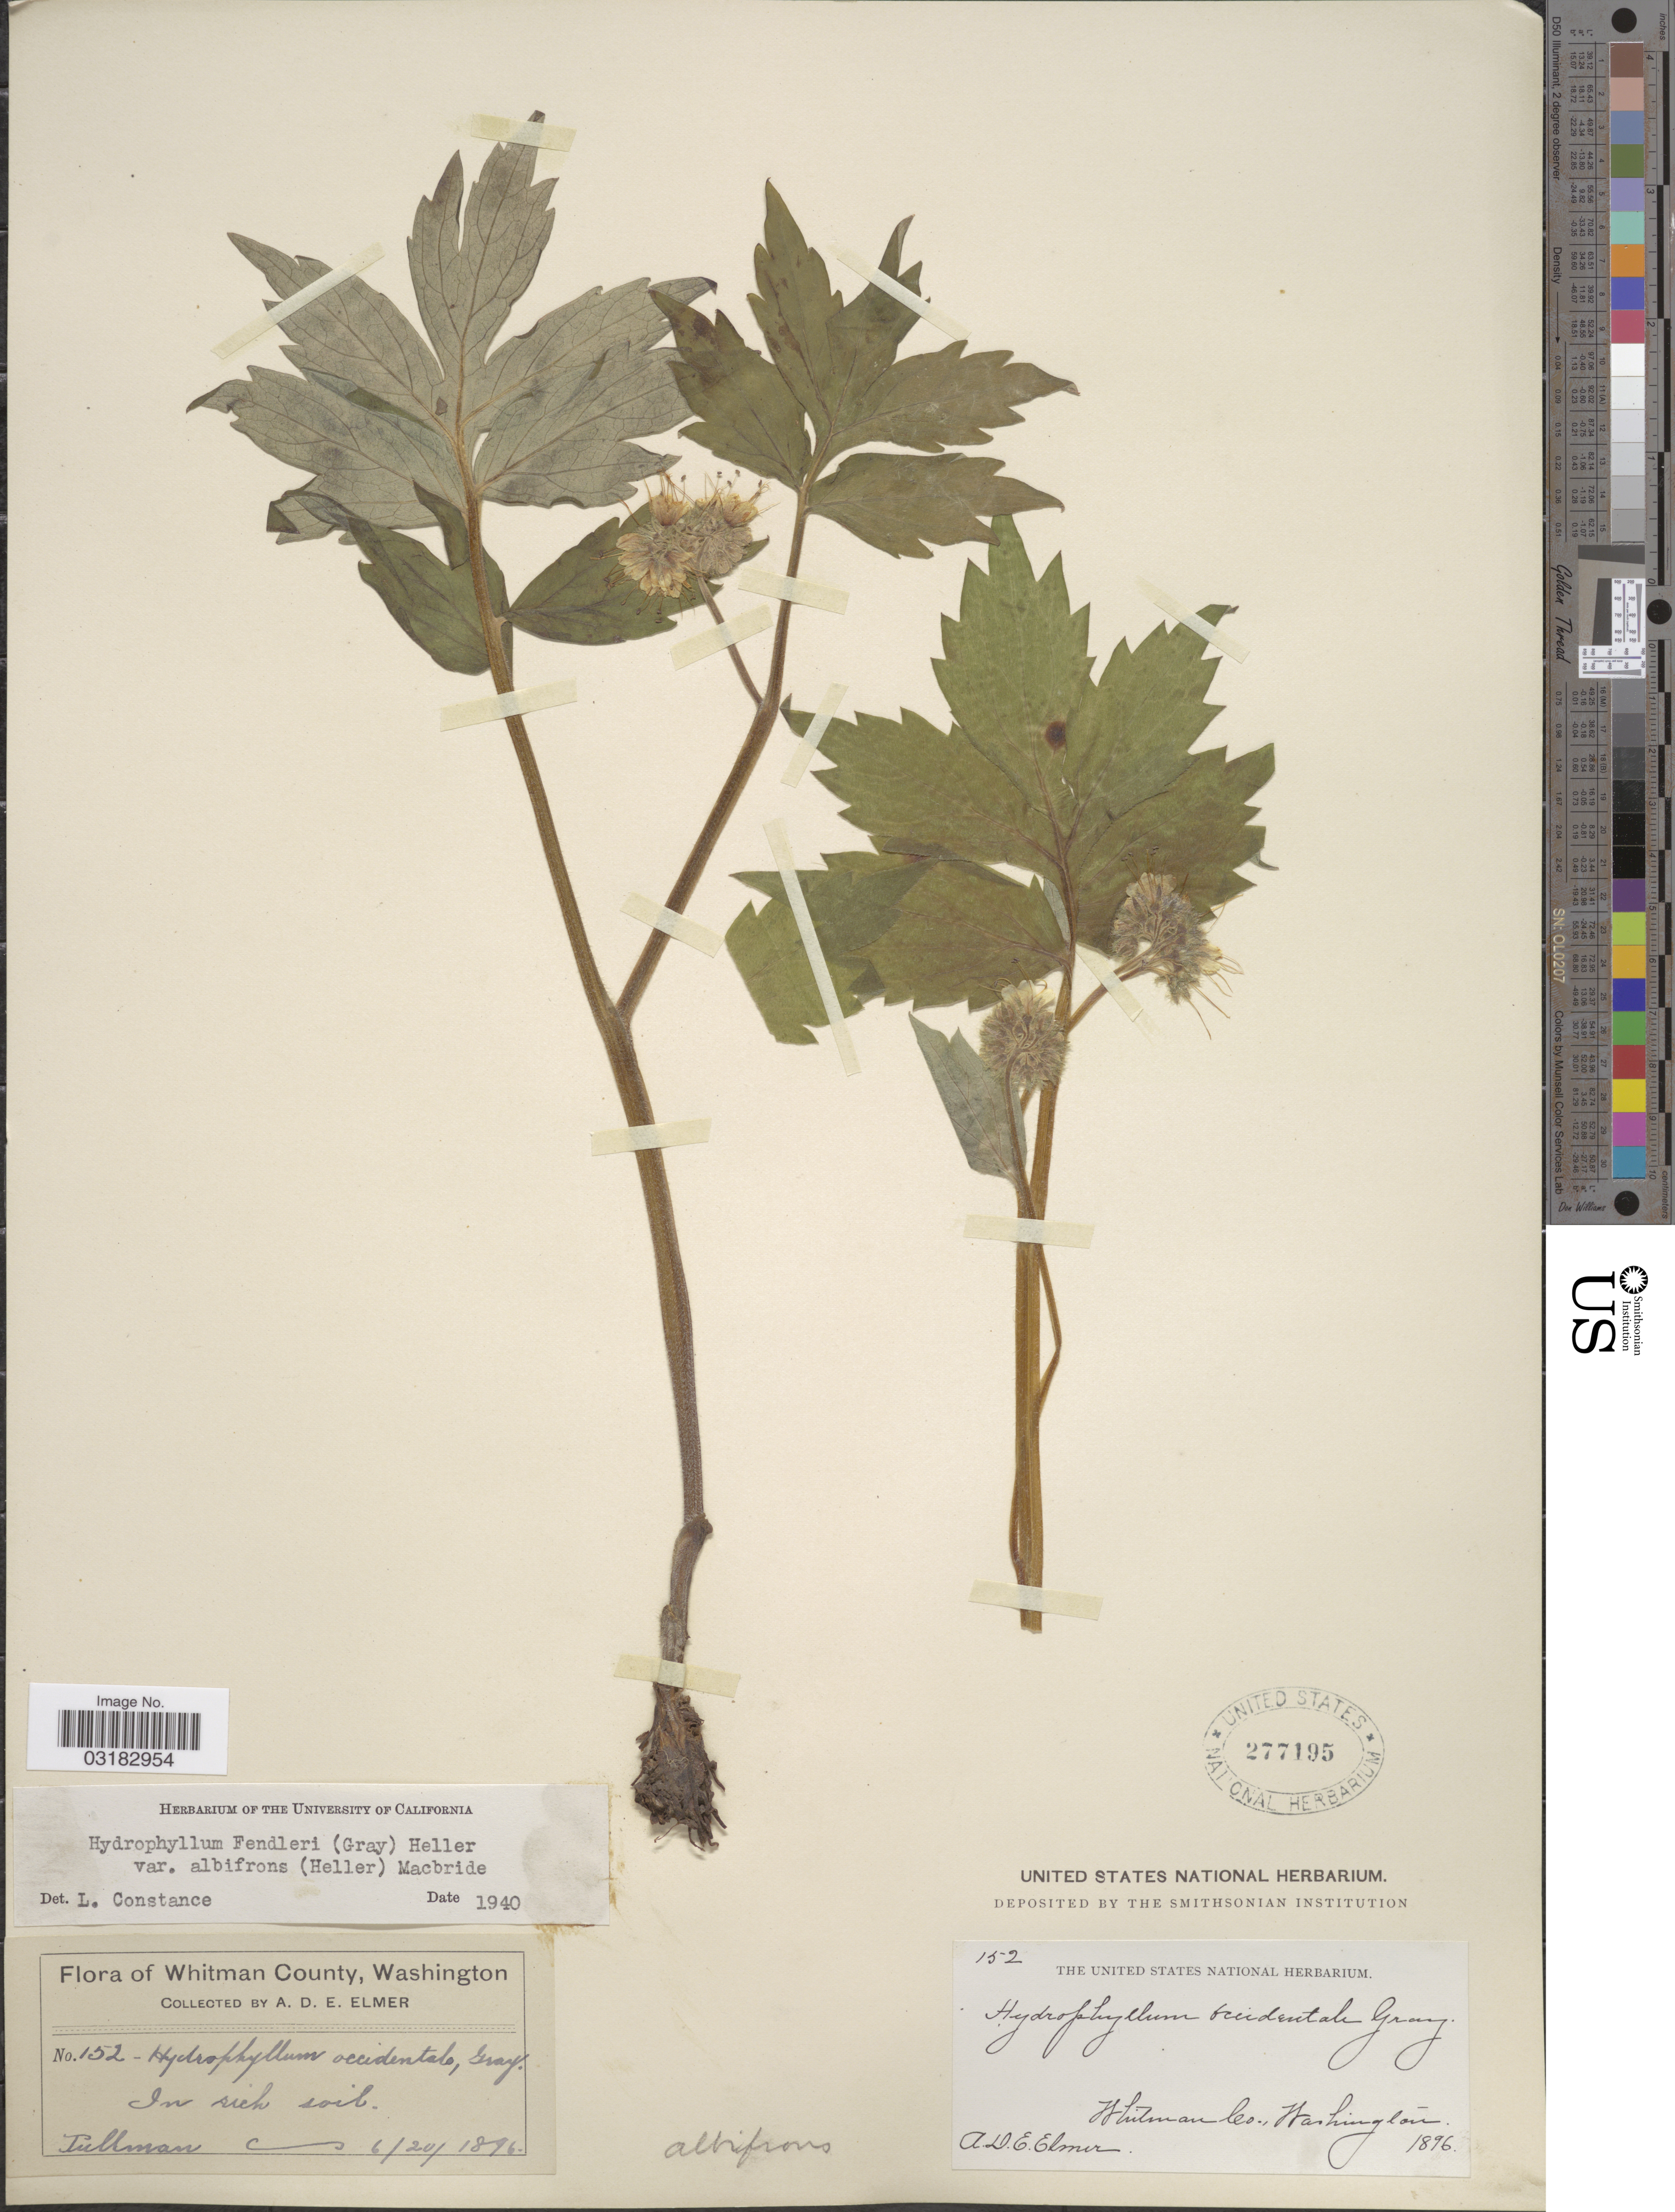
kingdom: Plantae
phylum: Tracheophyta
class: Magnoliopsida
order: Boraginales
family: Hydrophyllaceae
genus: Hydrophyllum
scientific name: Hydrophyllum fendleri var. albifrons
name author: (A. Heller) J.F. Macbr.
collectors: A. D. E. Elmer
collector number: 152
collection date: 1896-06-20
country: United States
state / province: Washington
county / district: Whitman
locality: Whitman County. Pullman.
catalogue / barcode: US 277195